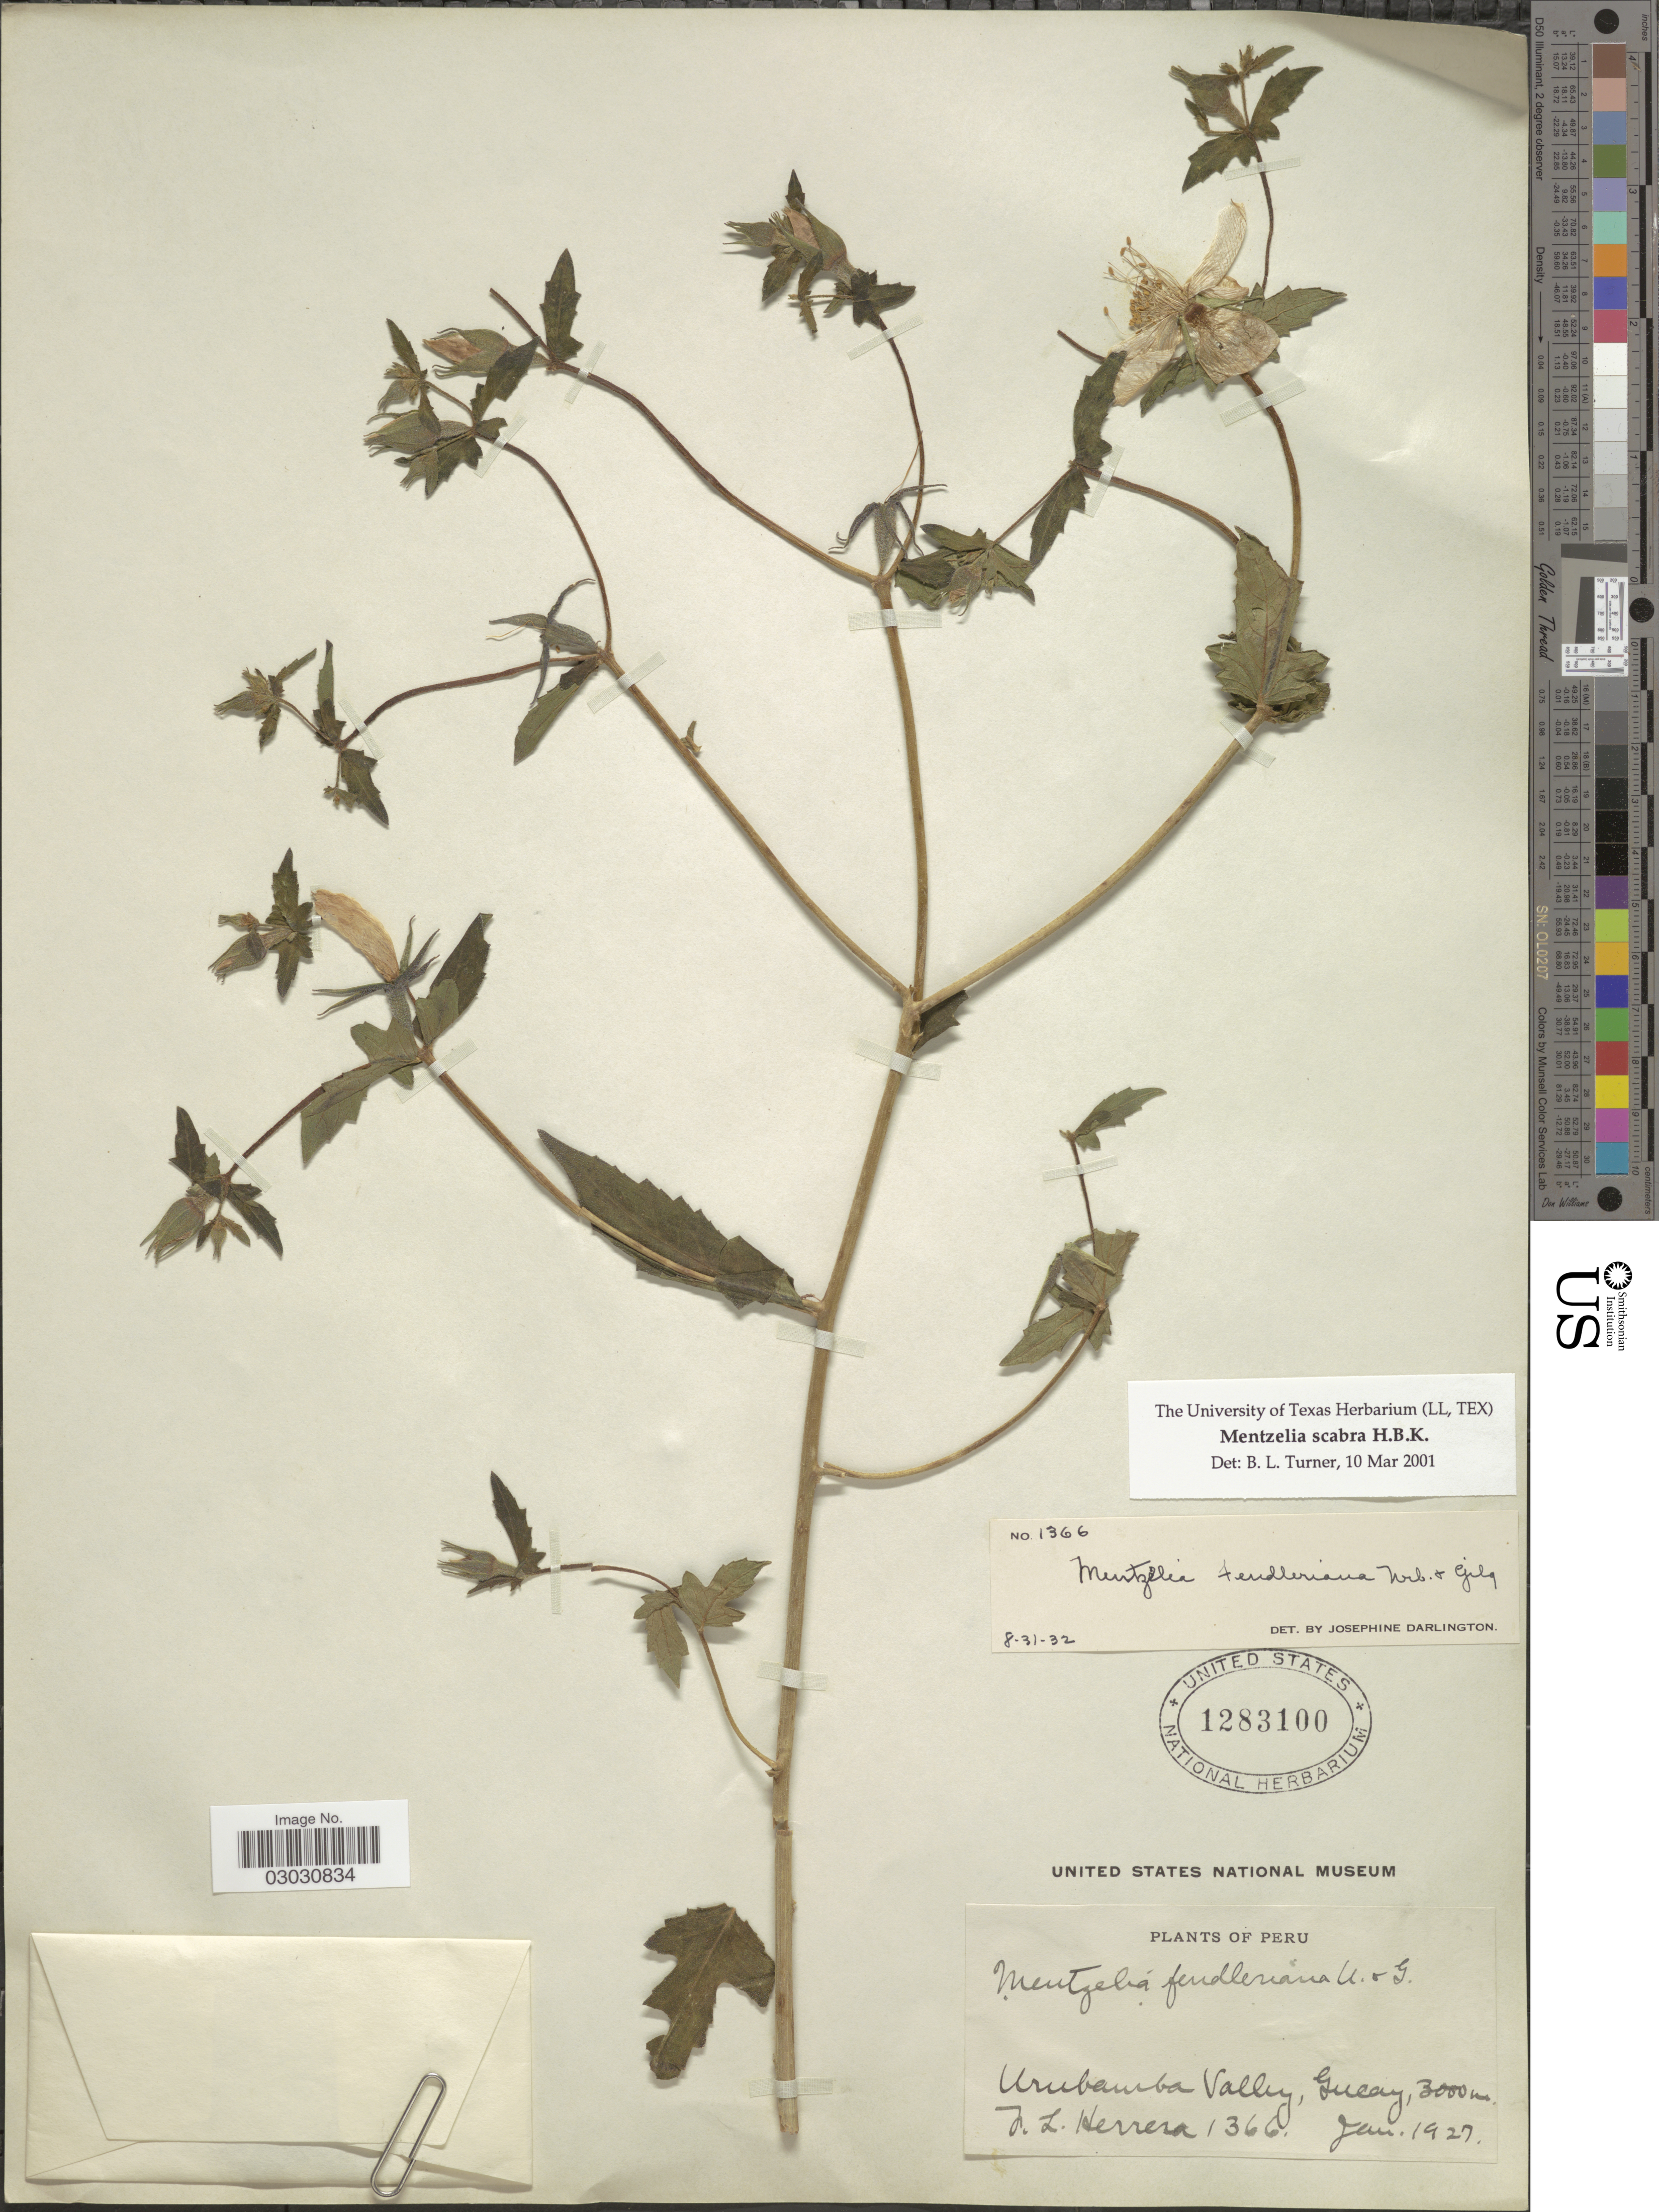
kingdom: Plantae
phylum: Tracheophyta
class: Magnoliopsida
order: Cornales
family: Loasaceae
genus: Mentzelia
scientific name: Mentzelia scabra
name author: Kunth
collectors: F. L. Herrera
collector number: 1366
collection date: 1927-01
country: Peru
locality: Urubamba Valley, Gucay.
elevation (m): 3000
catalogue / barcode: US 1283100